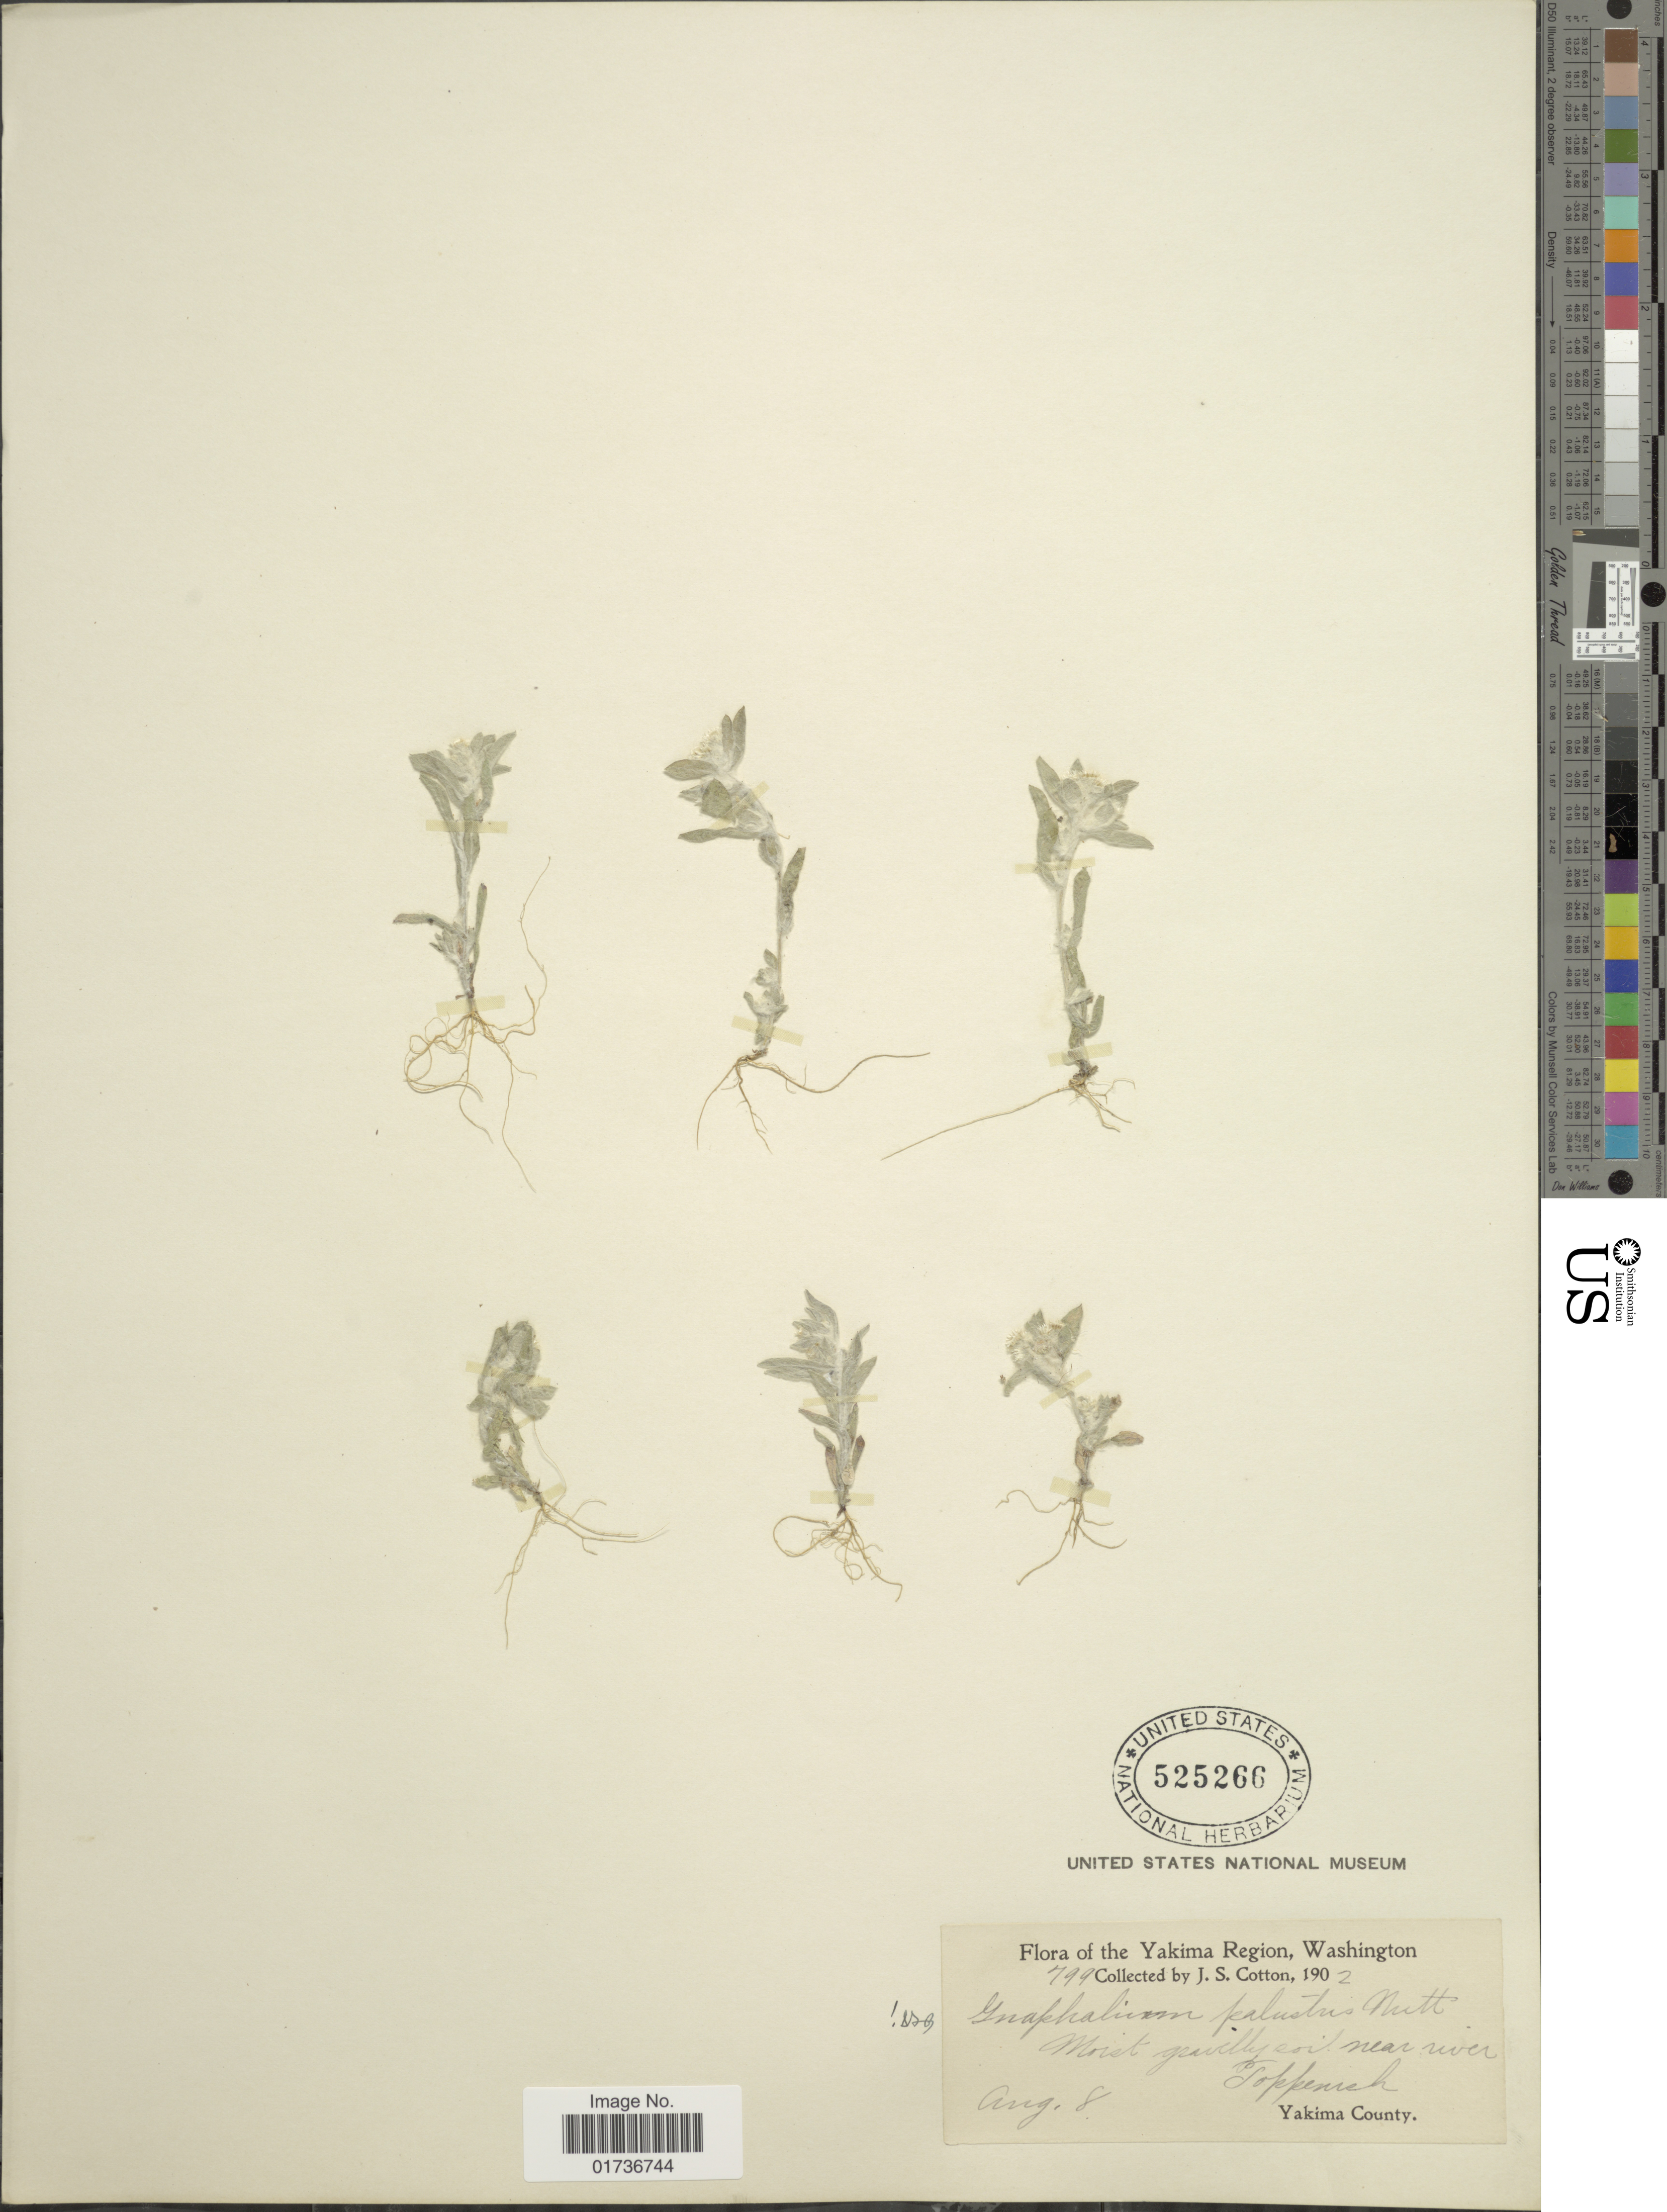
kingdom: Plantae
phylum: Tracheophyta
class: Magnoliopsida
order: Asterales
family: Asteraceae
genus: Gnaphalium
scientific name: Gnaphalium palustre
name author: Nutt.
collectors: J. S. Cotton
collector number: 799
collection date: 1902-08-08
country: United States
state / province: Washington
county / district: Yakima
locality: Yakima Region, Moist gravelly soil near river Toppeneh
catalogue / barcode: US 525266